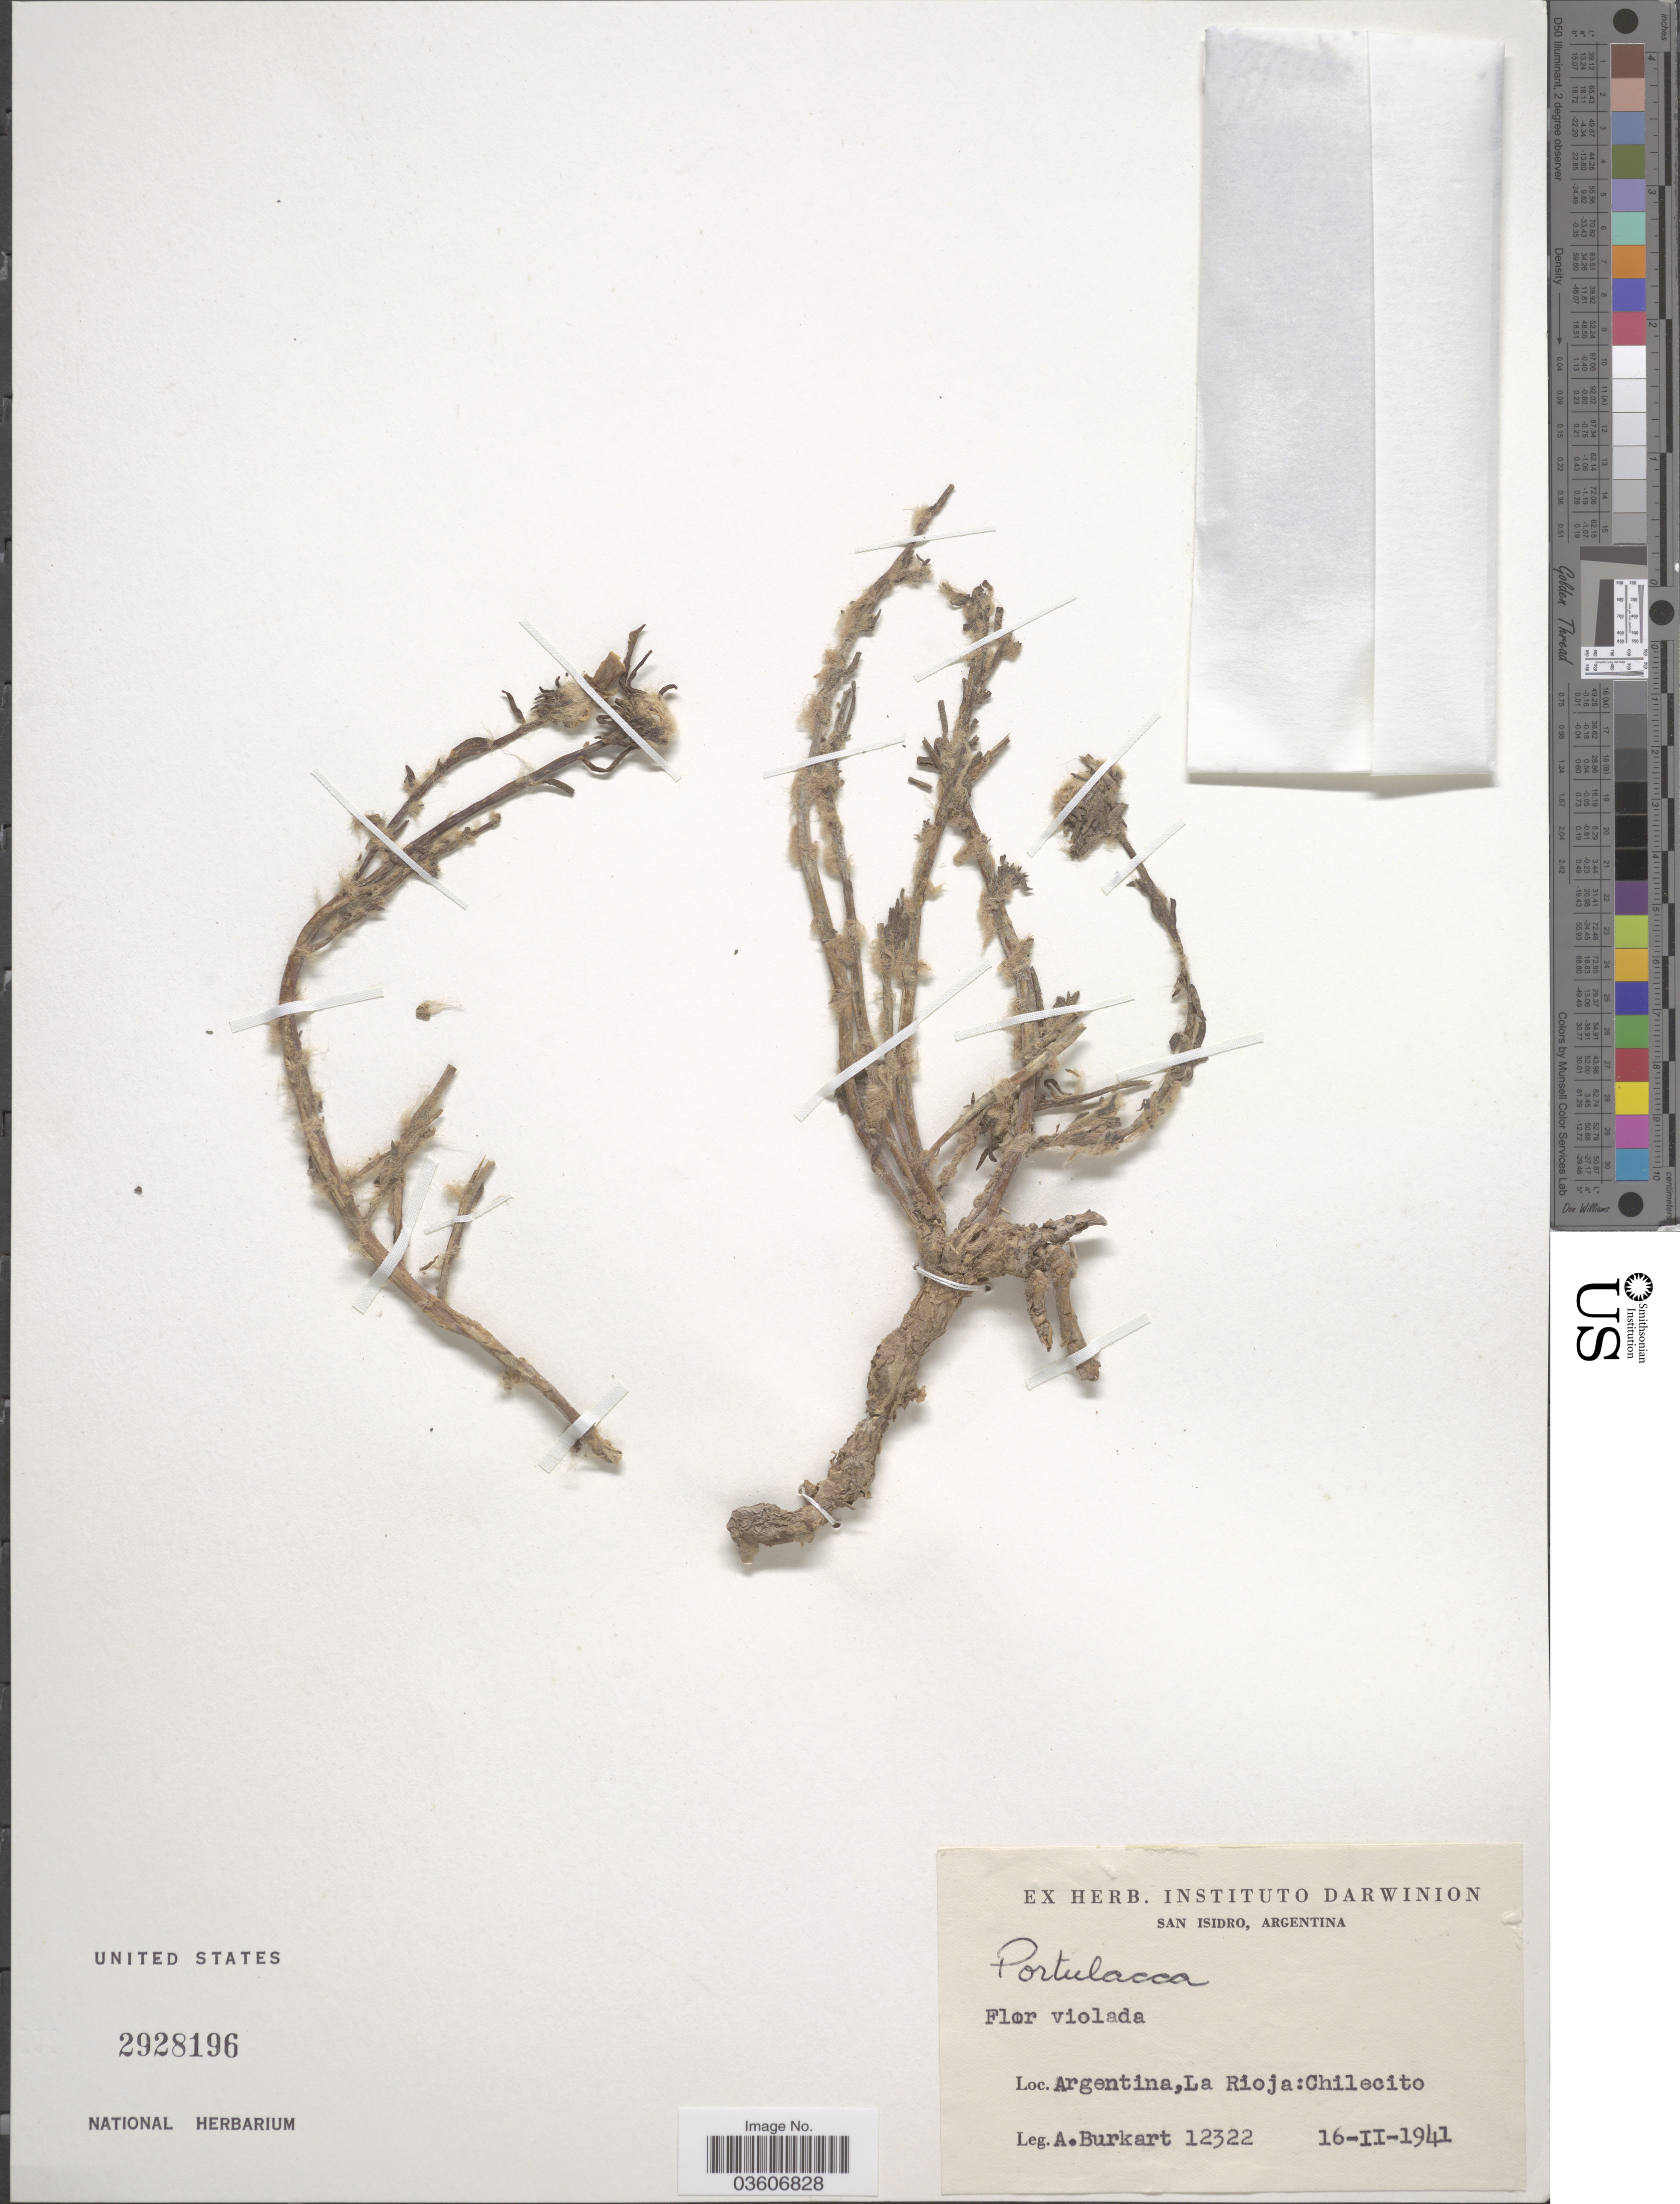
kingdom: Plantae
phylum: Tracheophyta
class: Magnoliopsida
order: Caryophyllales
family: Portulacaceae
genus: Portulaca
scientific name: Portulaca sp.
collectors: A. E. Burkart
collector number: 12322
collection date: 1941-02-16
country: Argentina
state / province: La Rioja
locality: Chilecito.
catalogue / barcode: US 2928196